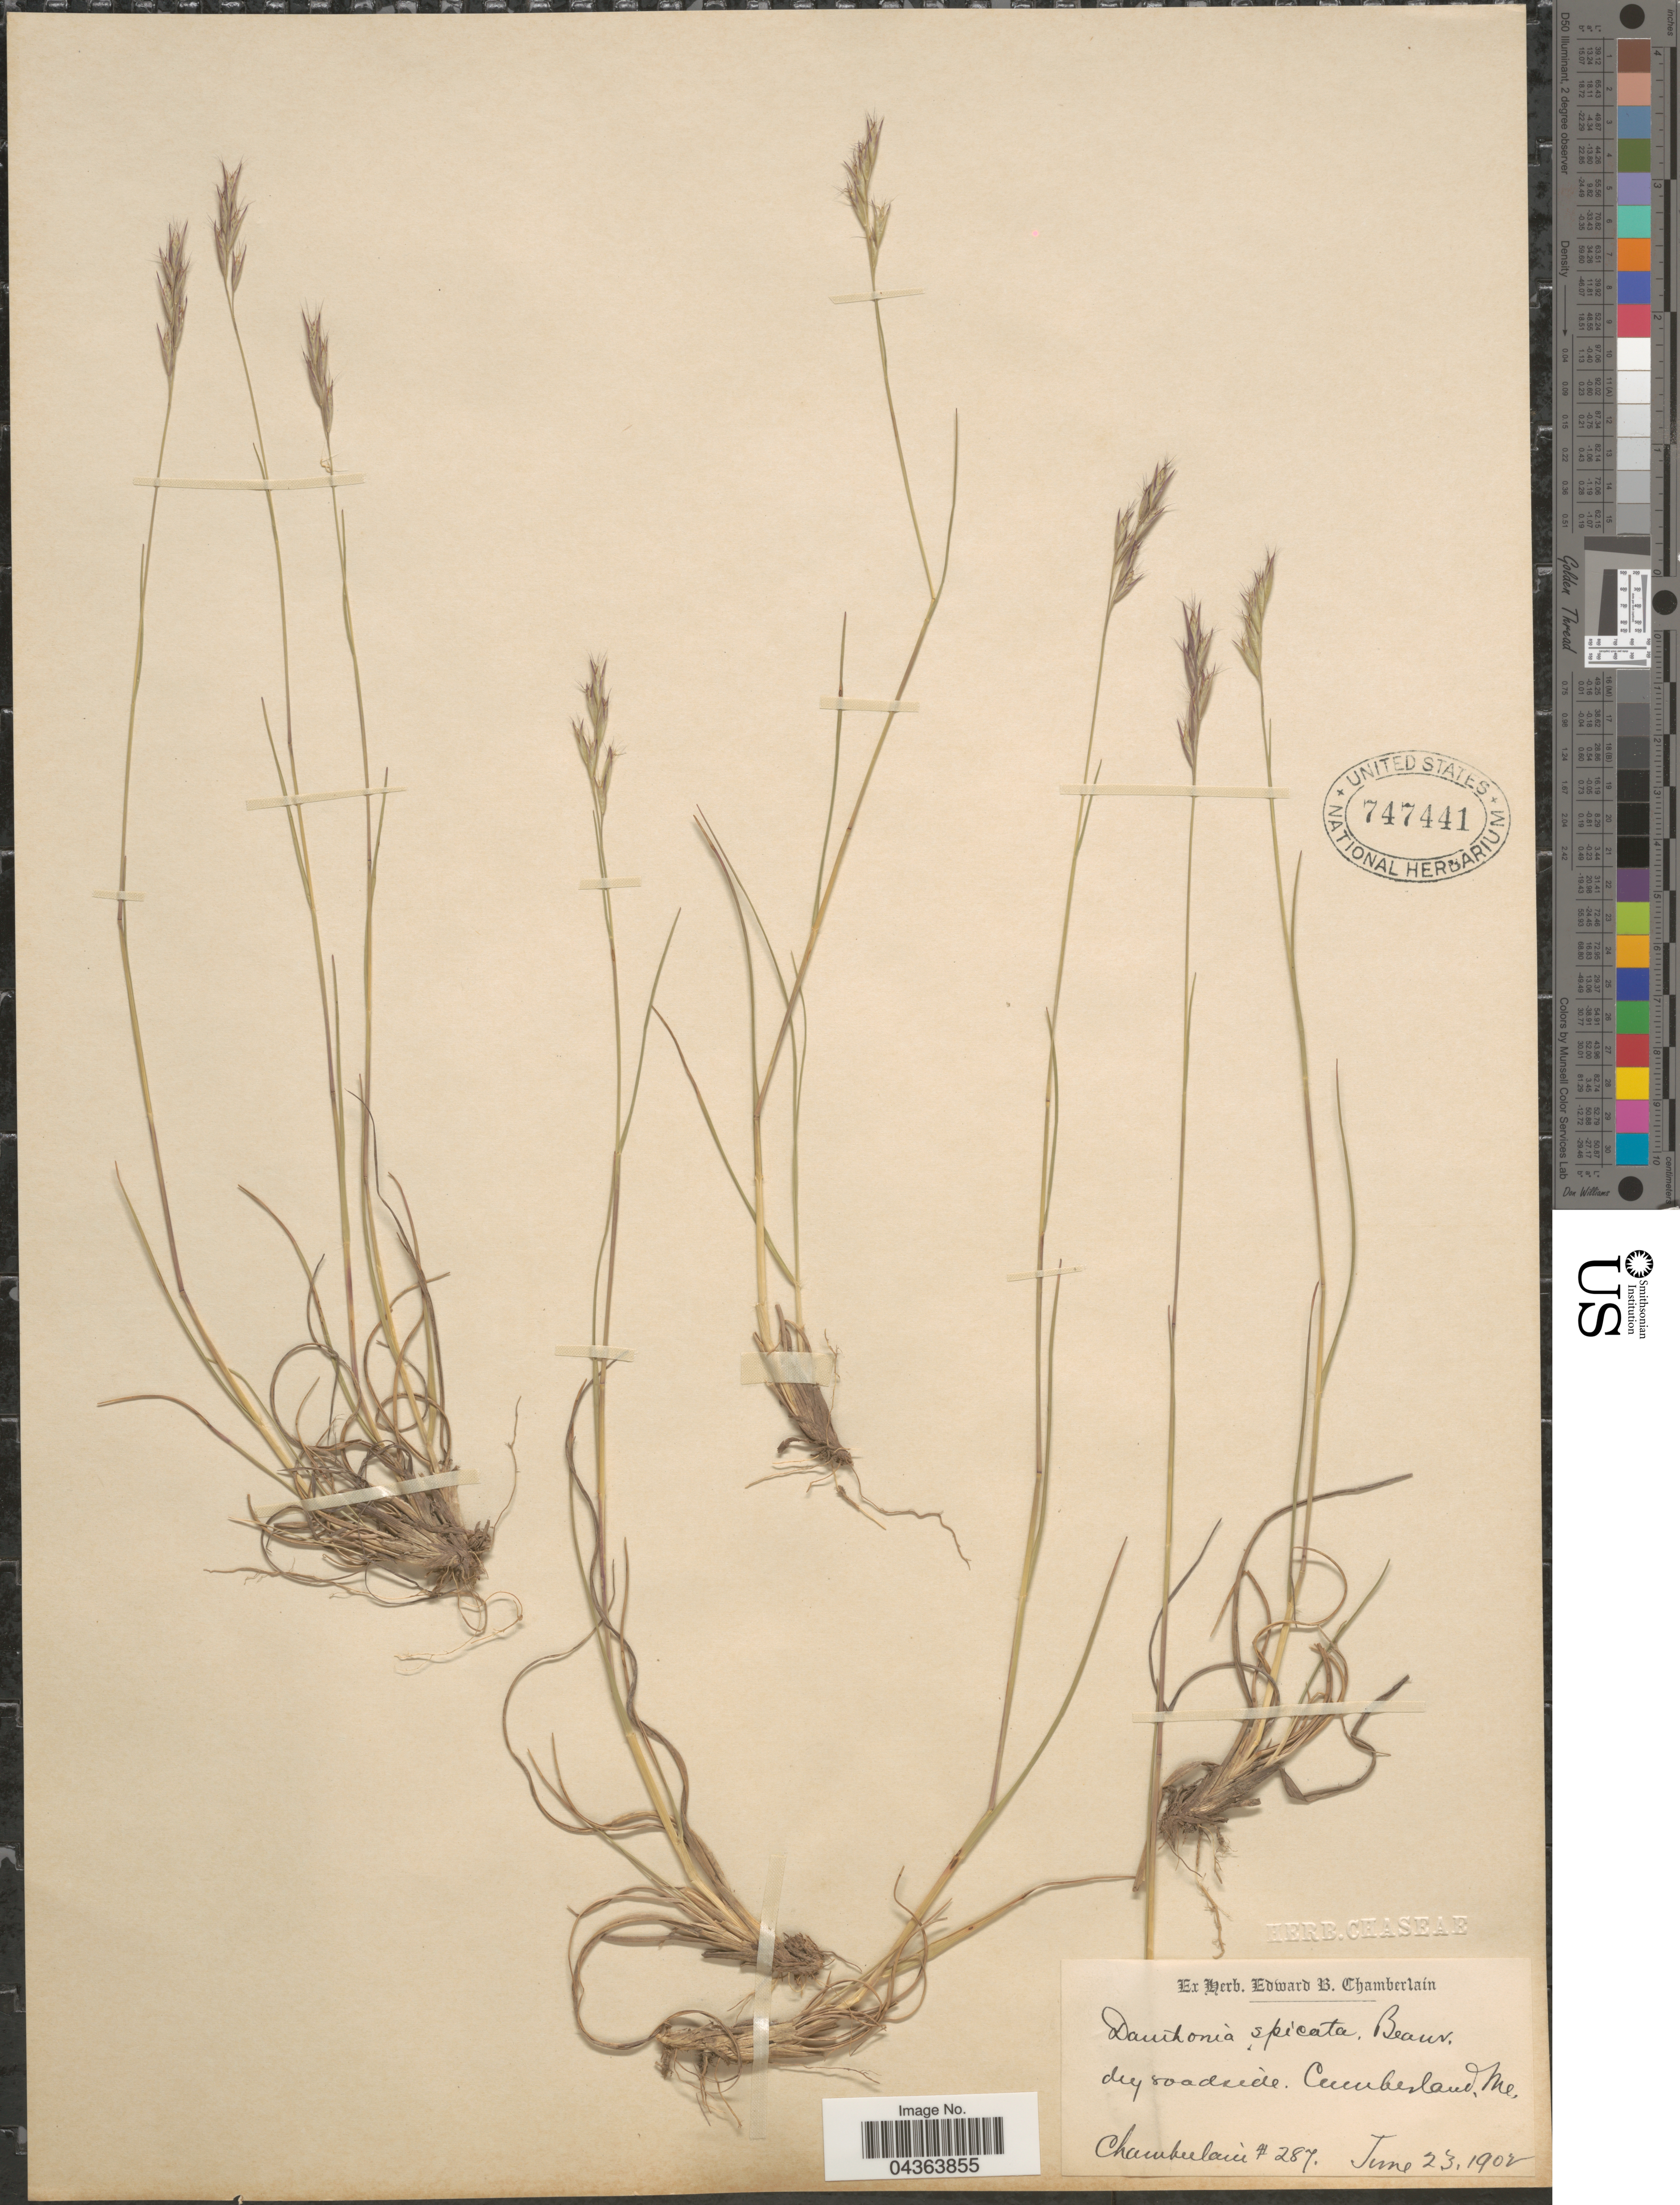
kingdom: Plantae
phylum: Tracheophyta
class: Liliopsida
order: Poales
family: Poaceae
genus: Danthonia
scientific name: Danthonia spicata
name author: (L.) P. Beauv. ex Roem. & Schult.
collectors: E. Chamberlain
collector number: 287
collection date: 1902-06-23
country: United States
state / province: Maine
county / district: Cumberland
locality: Cumberland.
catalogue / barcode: US 747441